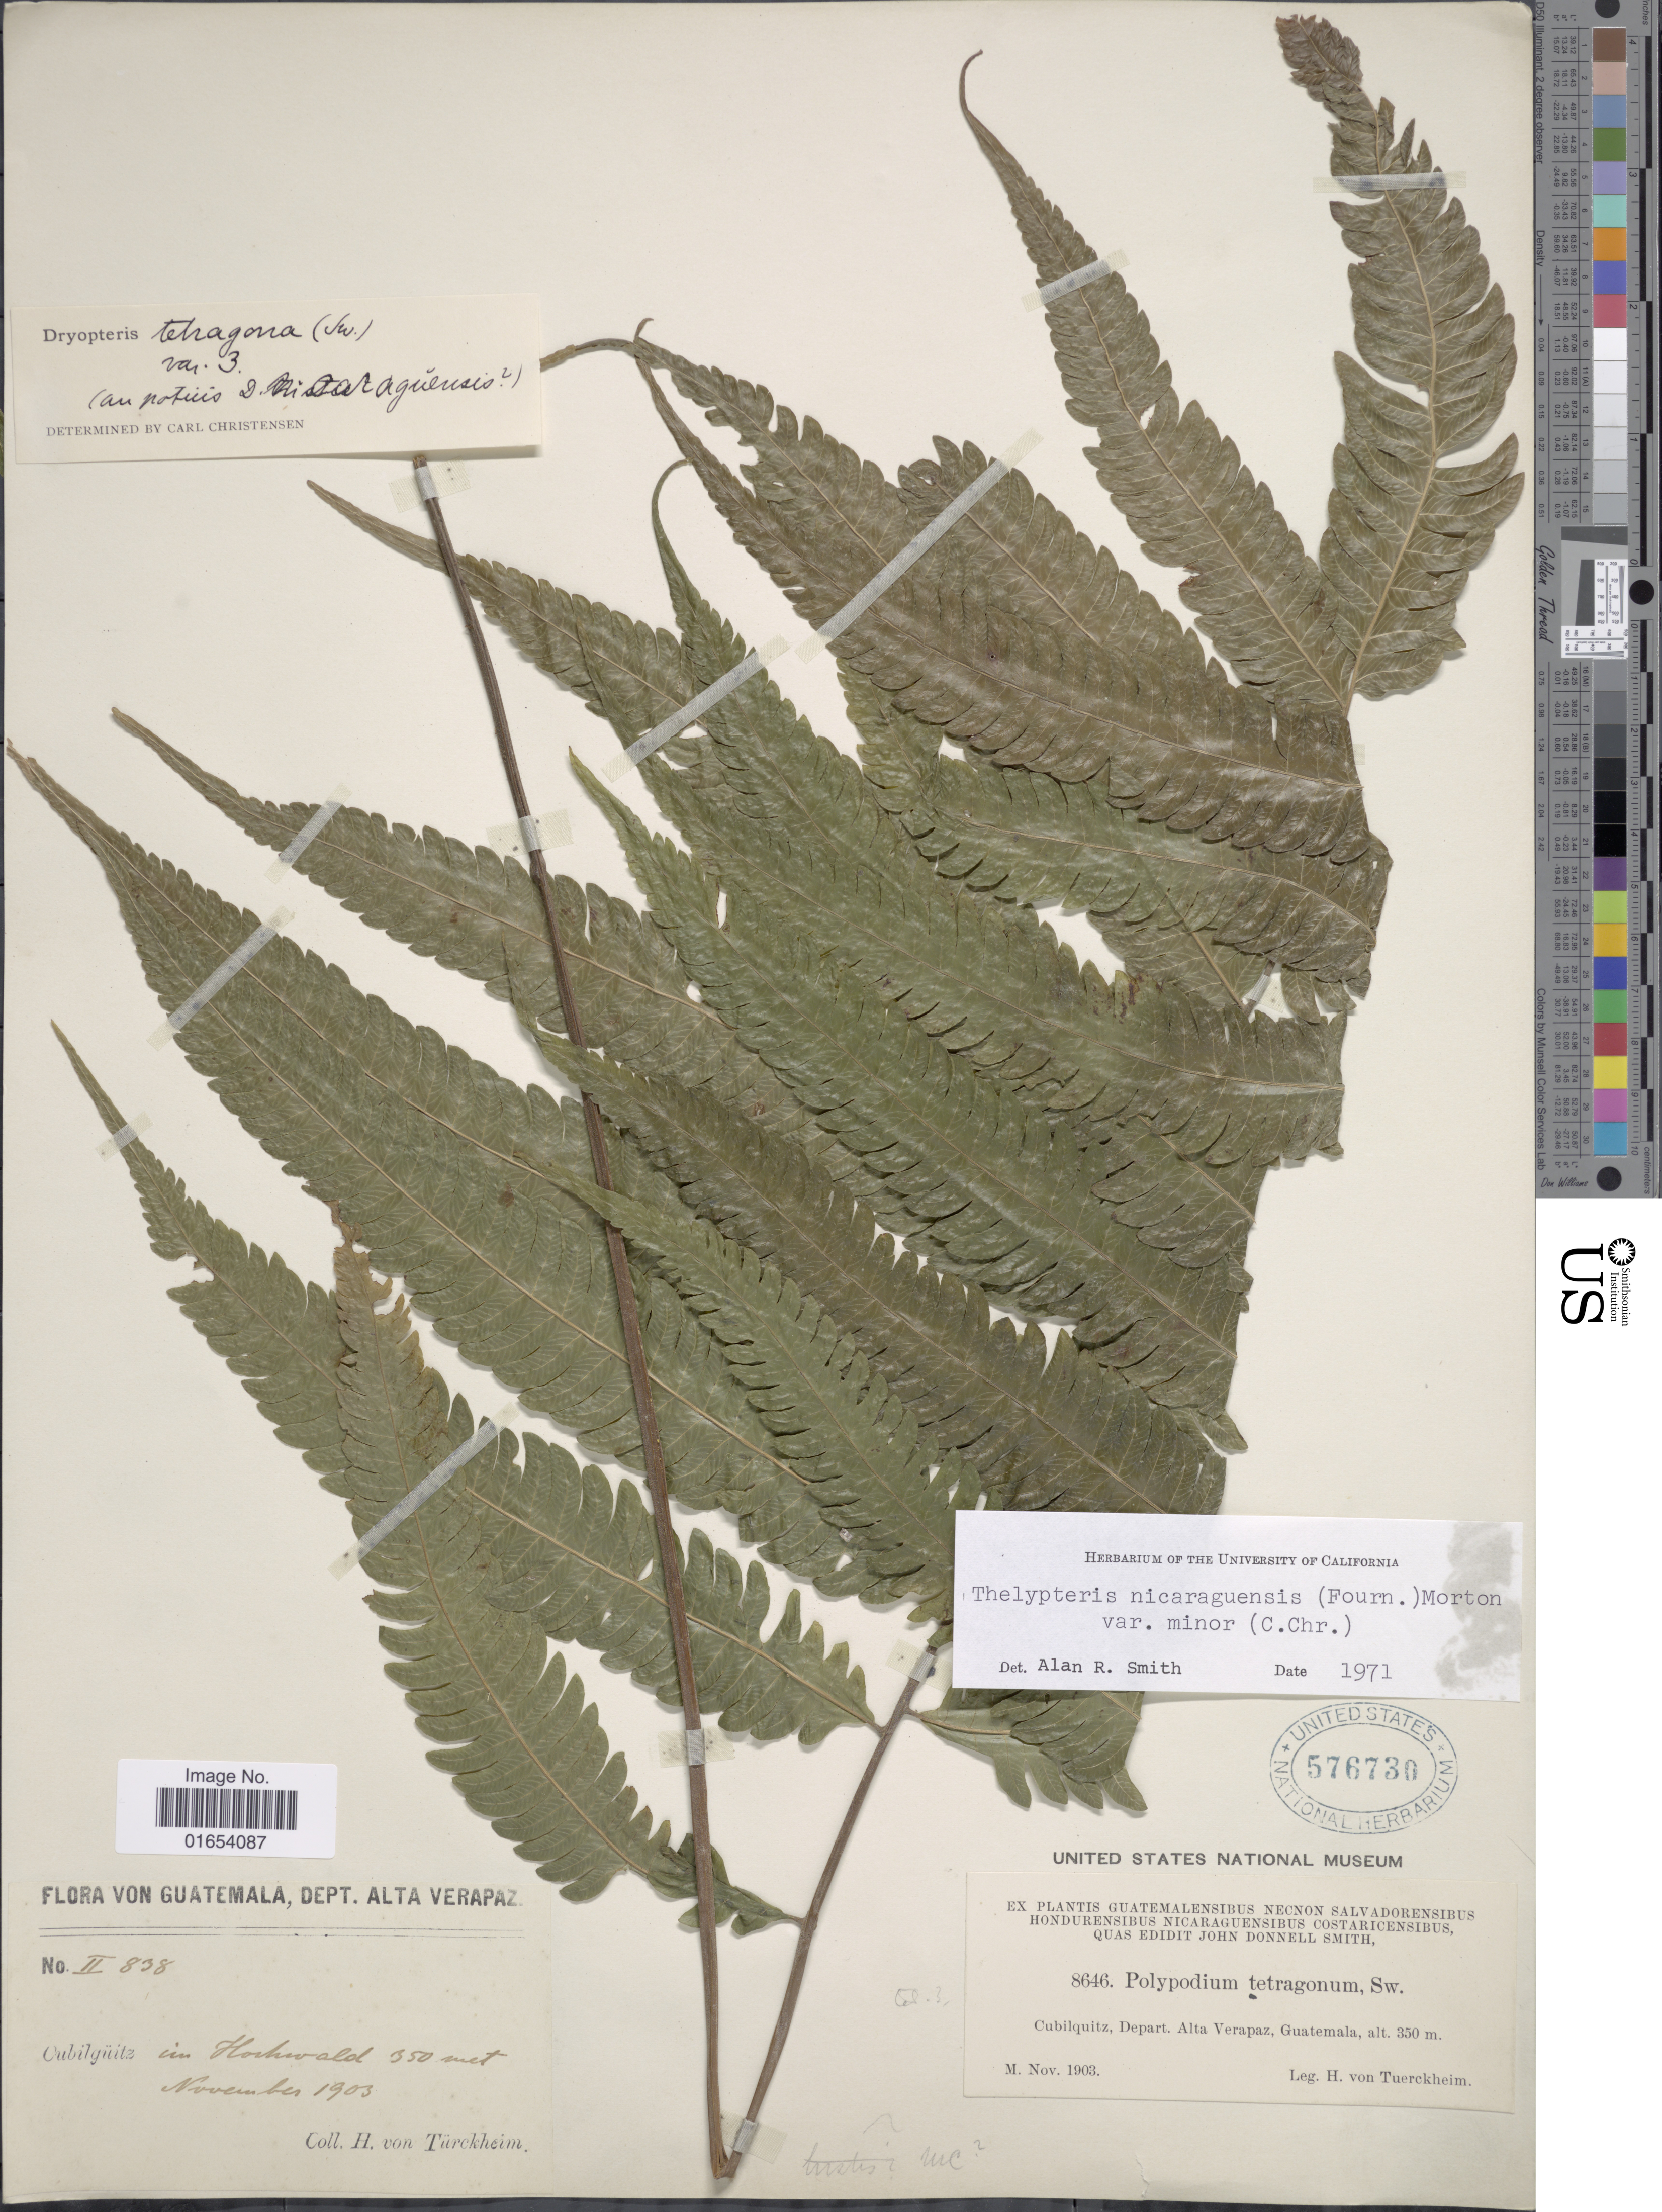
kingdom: Plantae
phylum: Tracheophyta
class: Polypodiopsida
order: Polypodiales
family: Thelypteridaceae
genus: Goniopteris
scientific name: Goniopteris minor (C. Chr.) comb. nov., ined 2015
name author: (C. Chr.)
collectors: H. von Türckheim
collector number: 8646/II838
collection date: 1903-11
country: Guatemala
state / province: Alta Verapaz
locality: Cubilquitz, Depart. Alta Verapaz, Guatemala, in Hochwald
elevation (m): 350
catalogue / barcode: US 576730